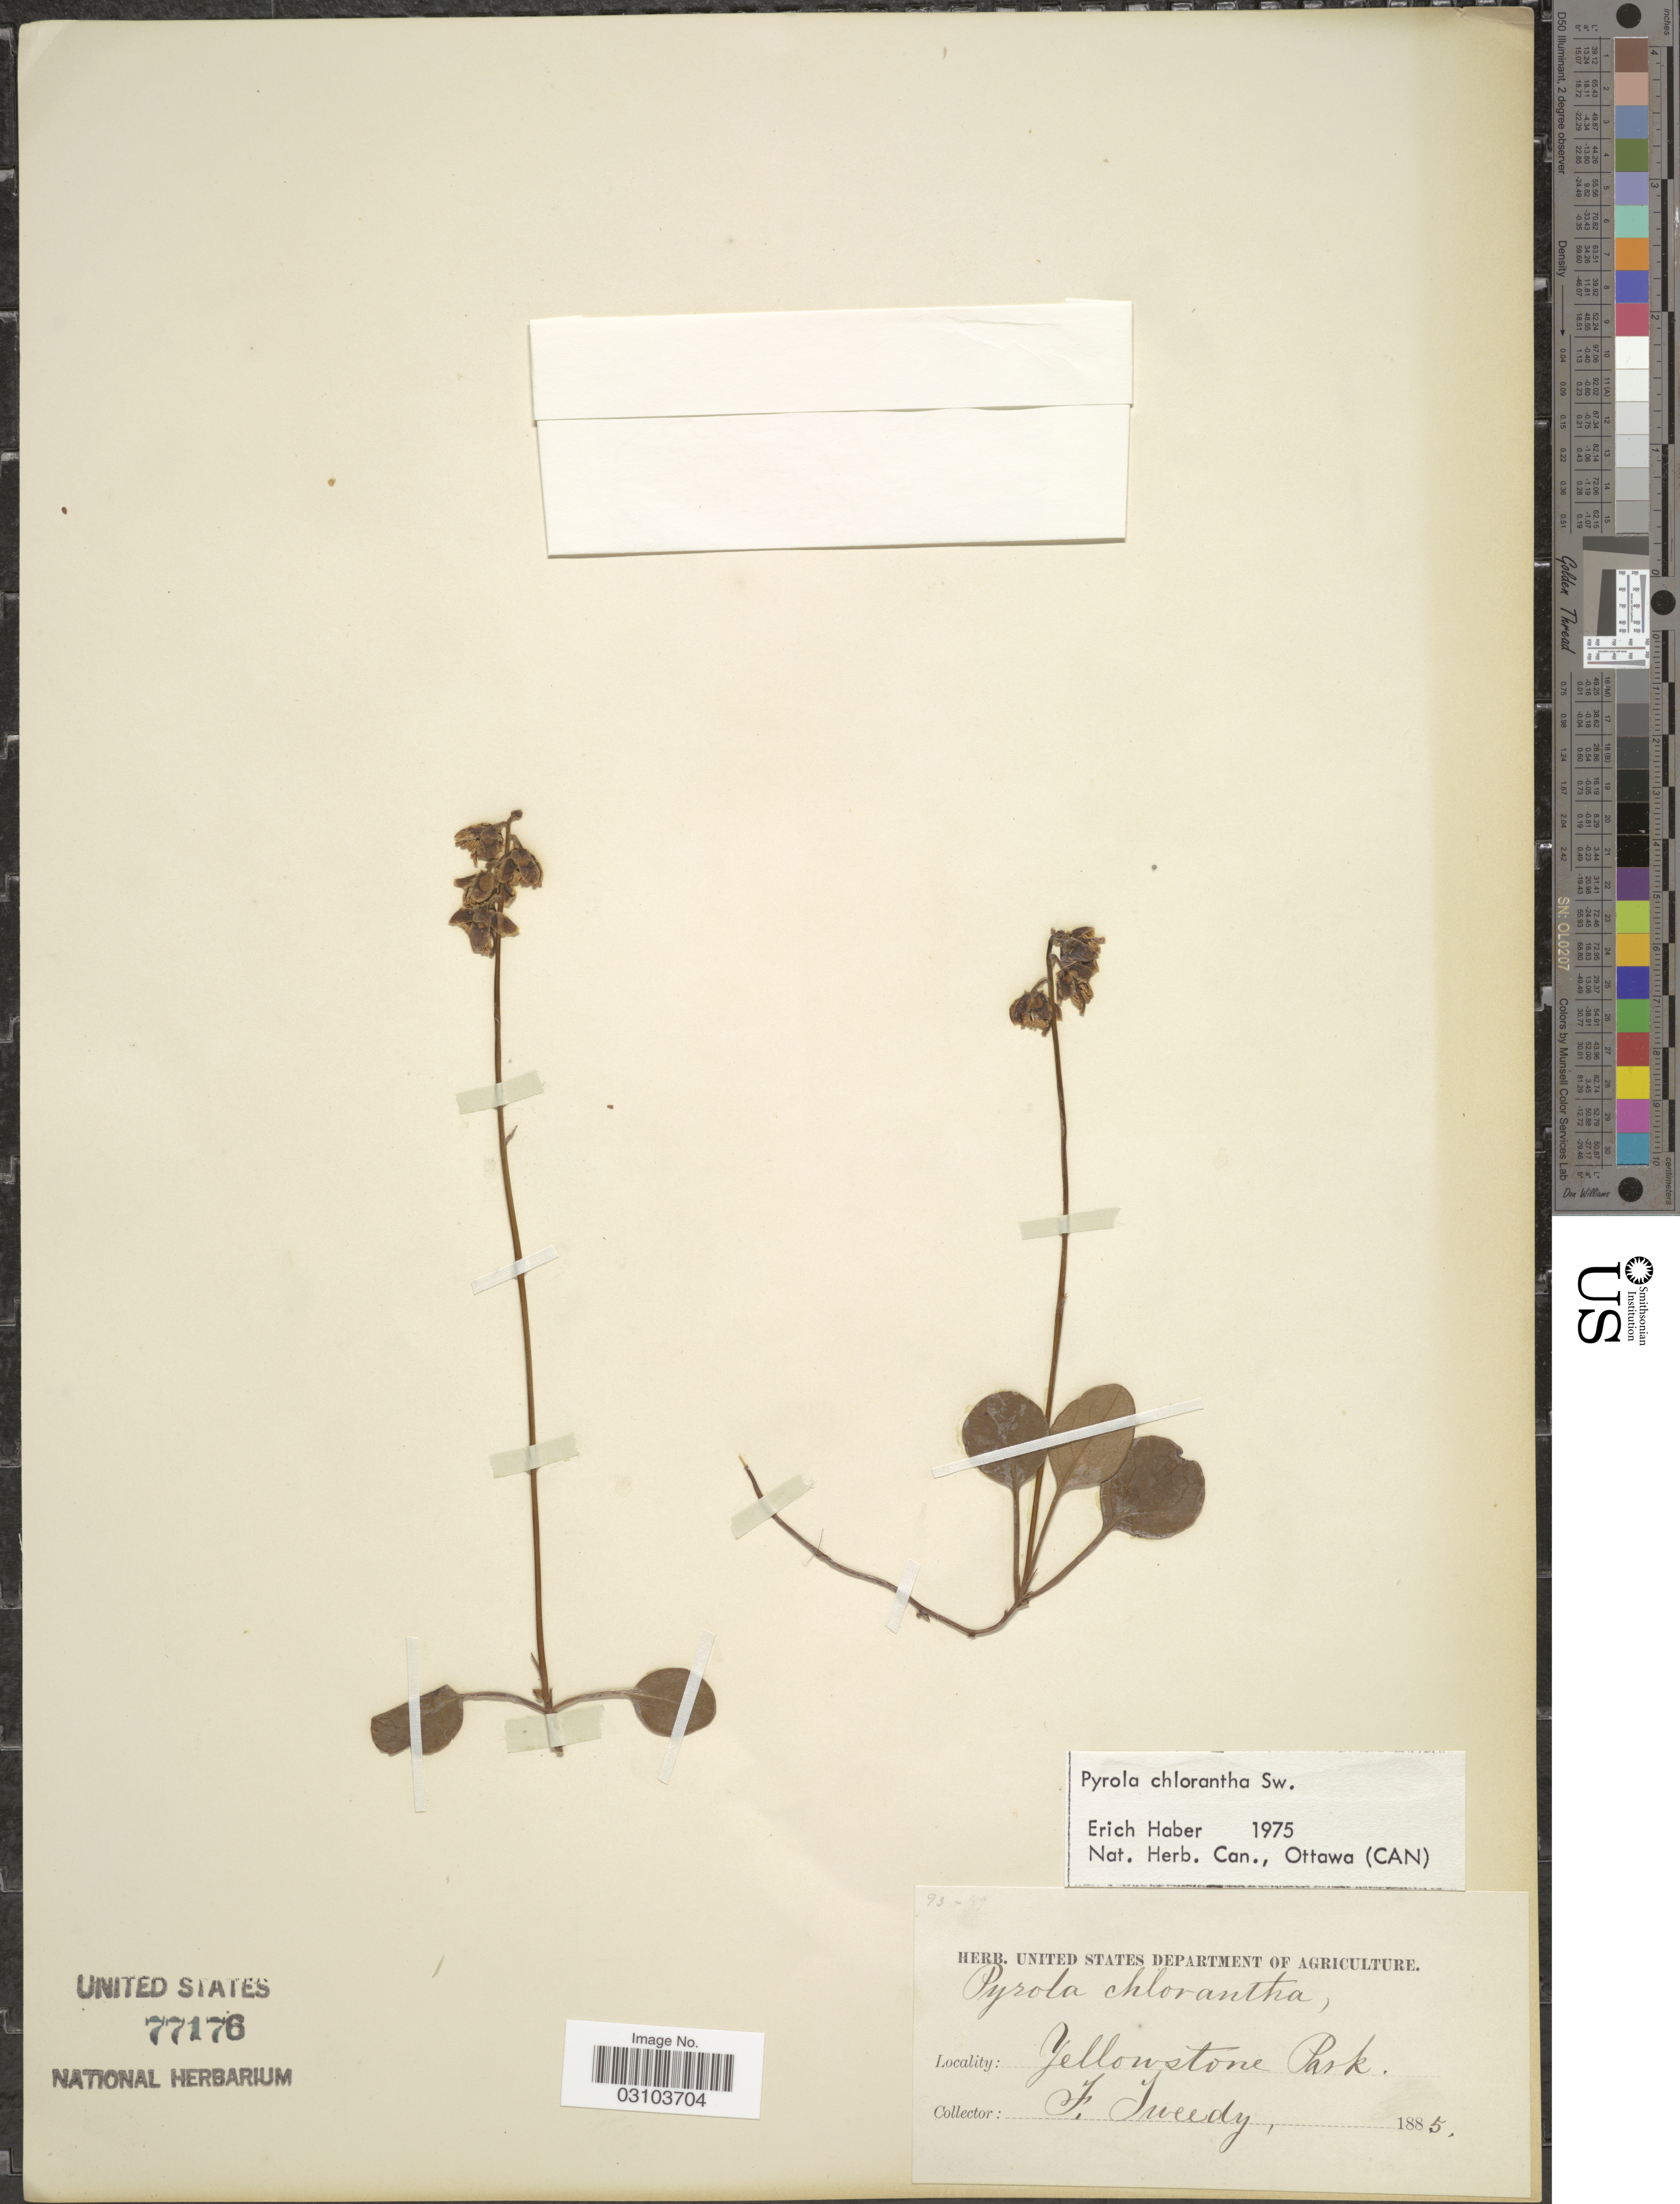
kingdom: Plantae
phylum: Tracheophyta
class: Magnoliopsida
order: Ericales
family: Ericaceae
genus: Pyrola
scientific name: Pyrola chlorantha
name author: Schweigg.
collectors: F. Tweedy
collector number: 93?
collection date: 1885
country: United States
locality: Yellowstone Park.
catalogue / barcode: US 77176